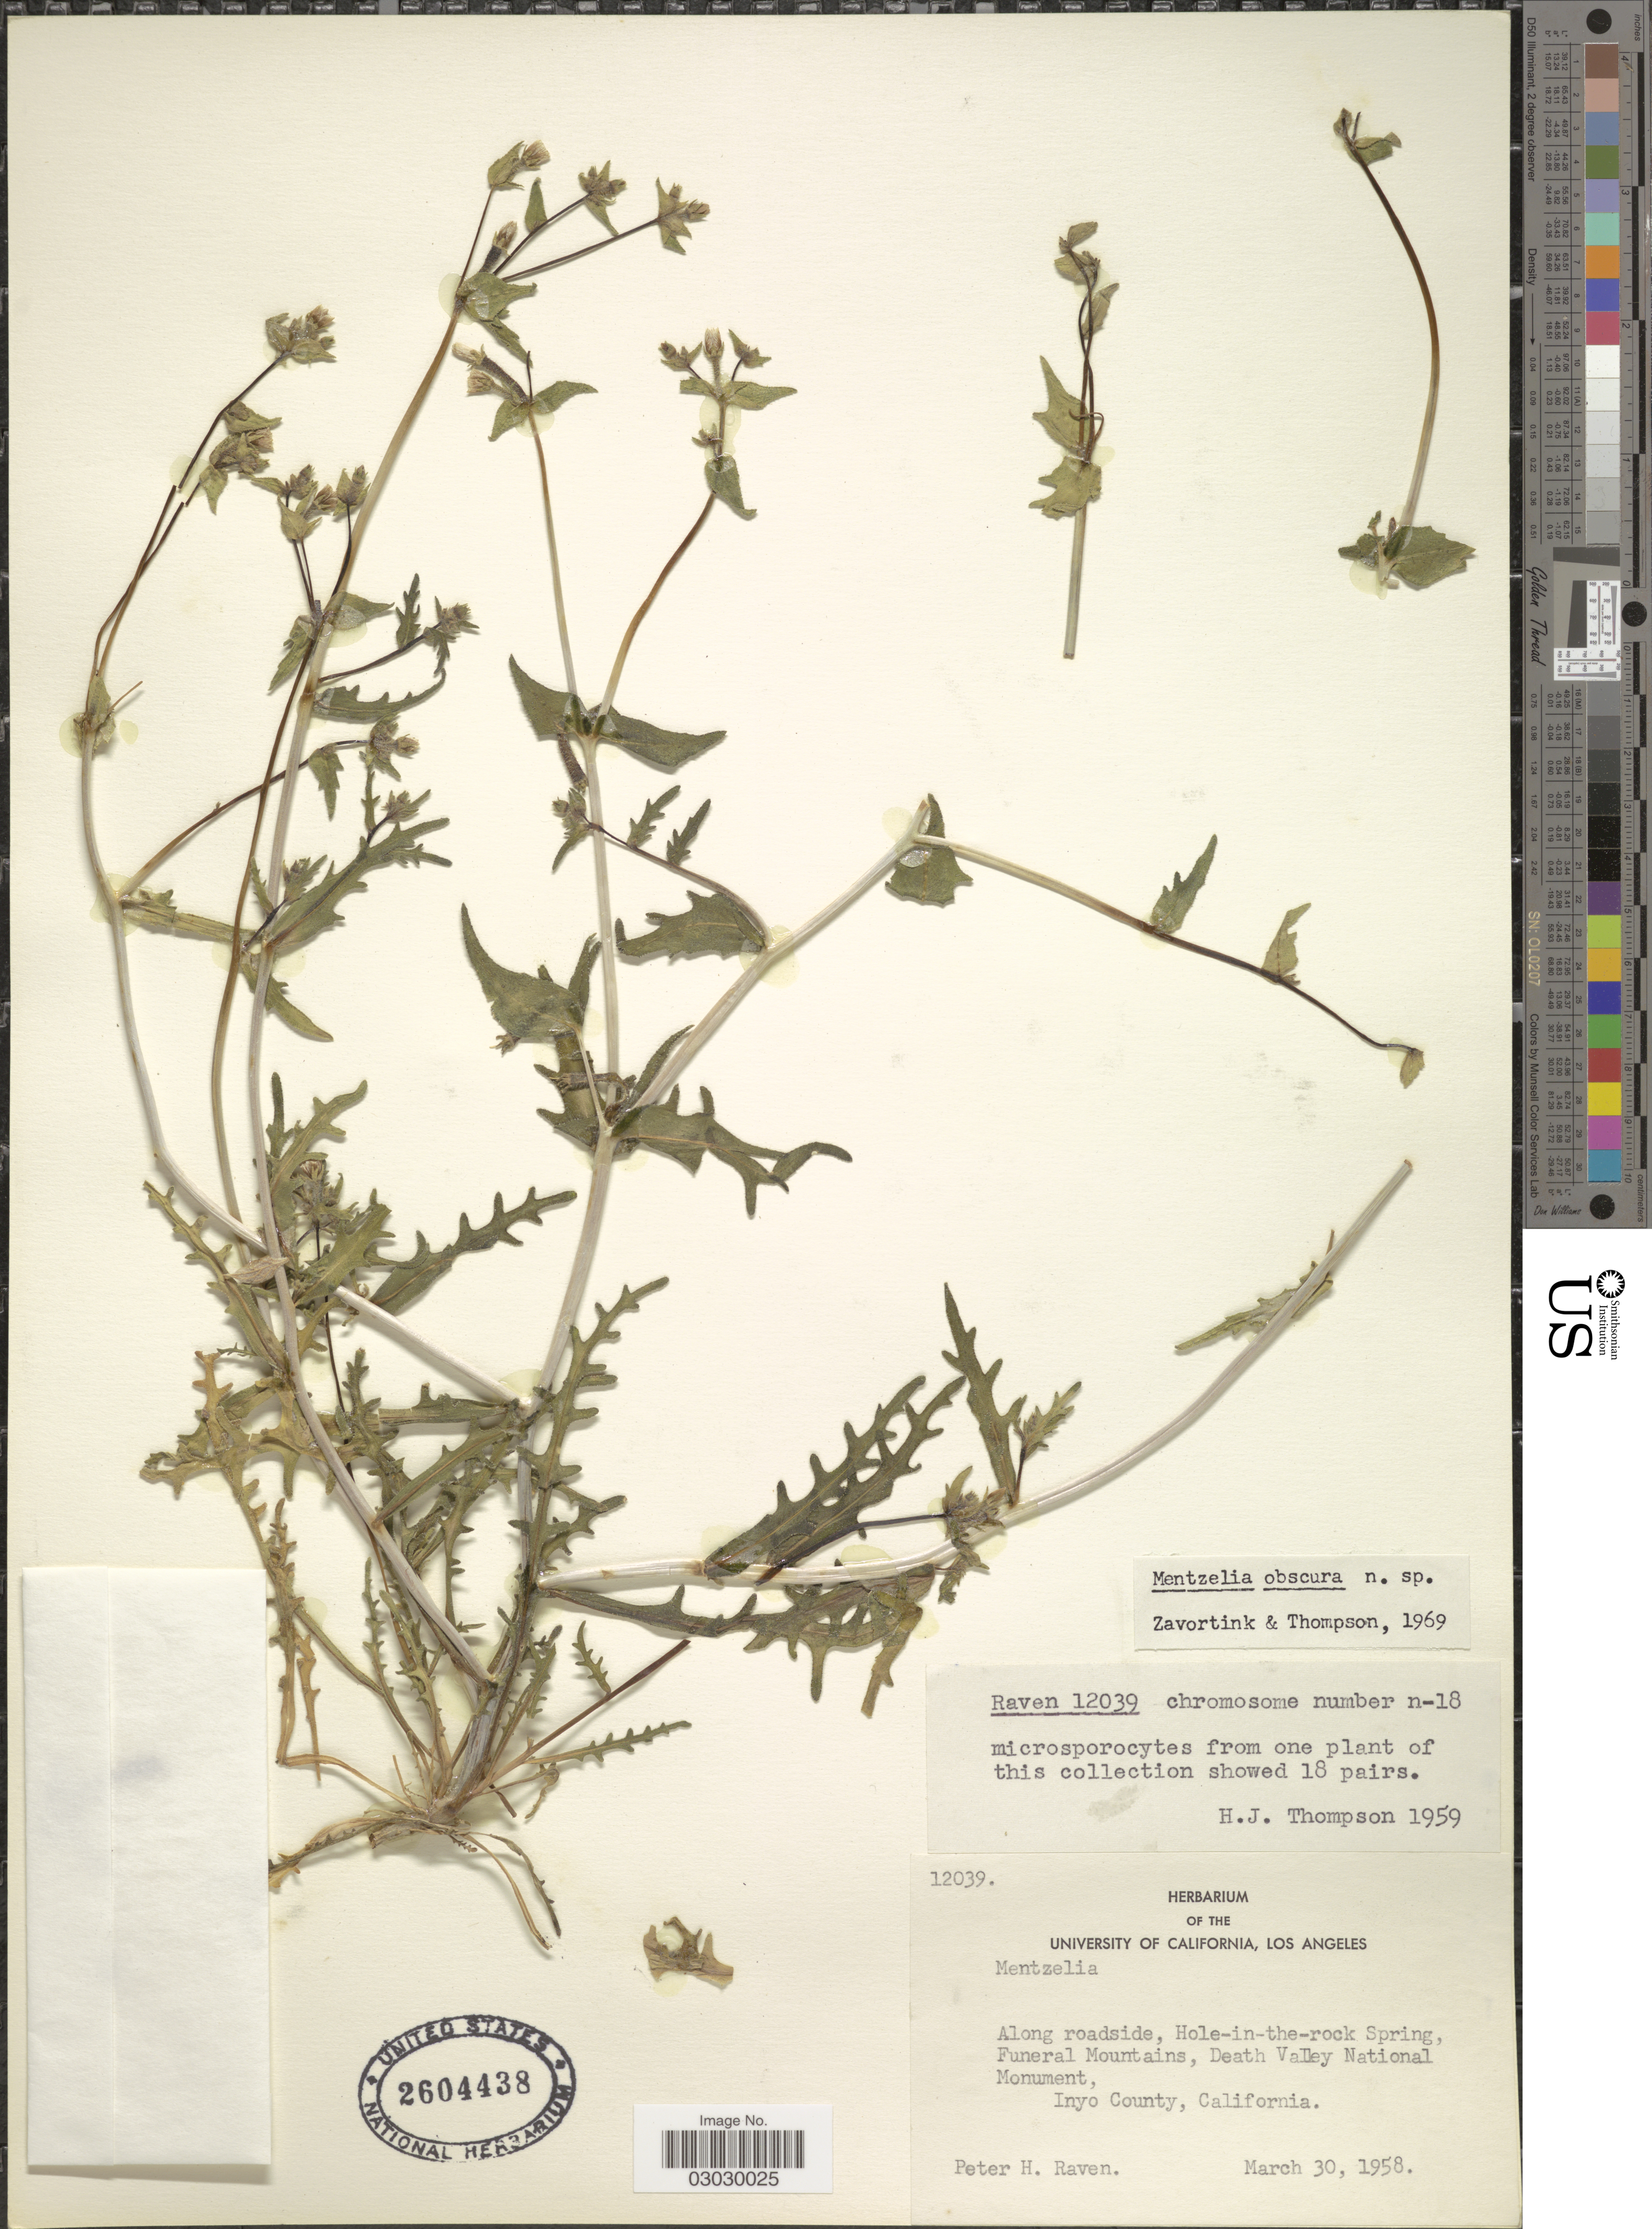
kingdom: Plantae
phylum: Tracheophyta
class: Magnoliopsida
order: Cornales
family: Loasaceae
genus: Mentzelia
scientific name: Mentzelia obscura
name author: H.J. Thomps. & J.E. Roberts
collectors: P. Raven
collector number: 12039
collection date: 1958-03-30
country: United States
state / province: California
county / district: Inyo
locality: Along roadside, Hole-in-the-rock Spring, Funeral Mountains, Death Valley National Monument, Inyo County.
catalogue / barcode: US 2604438